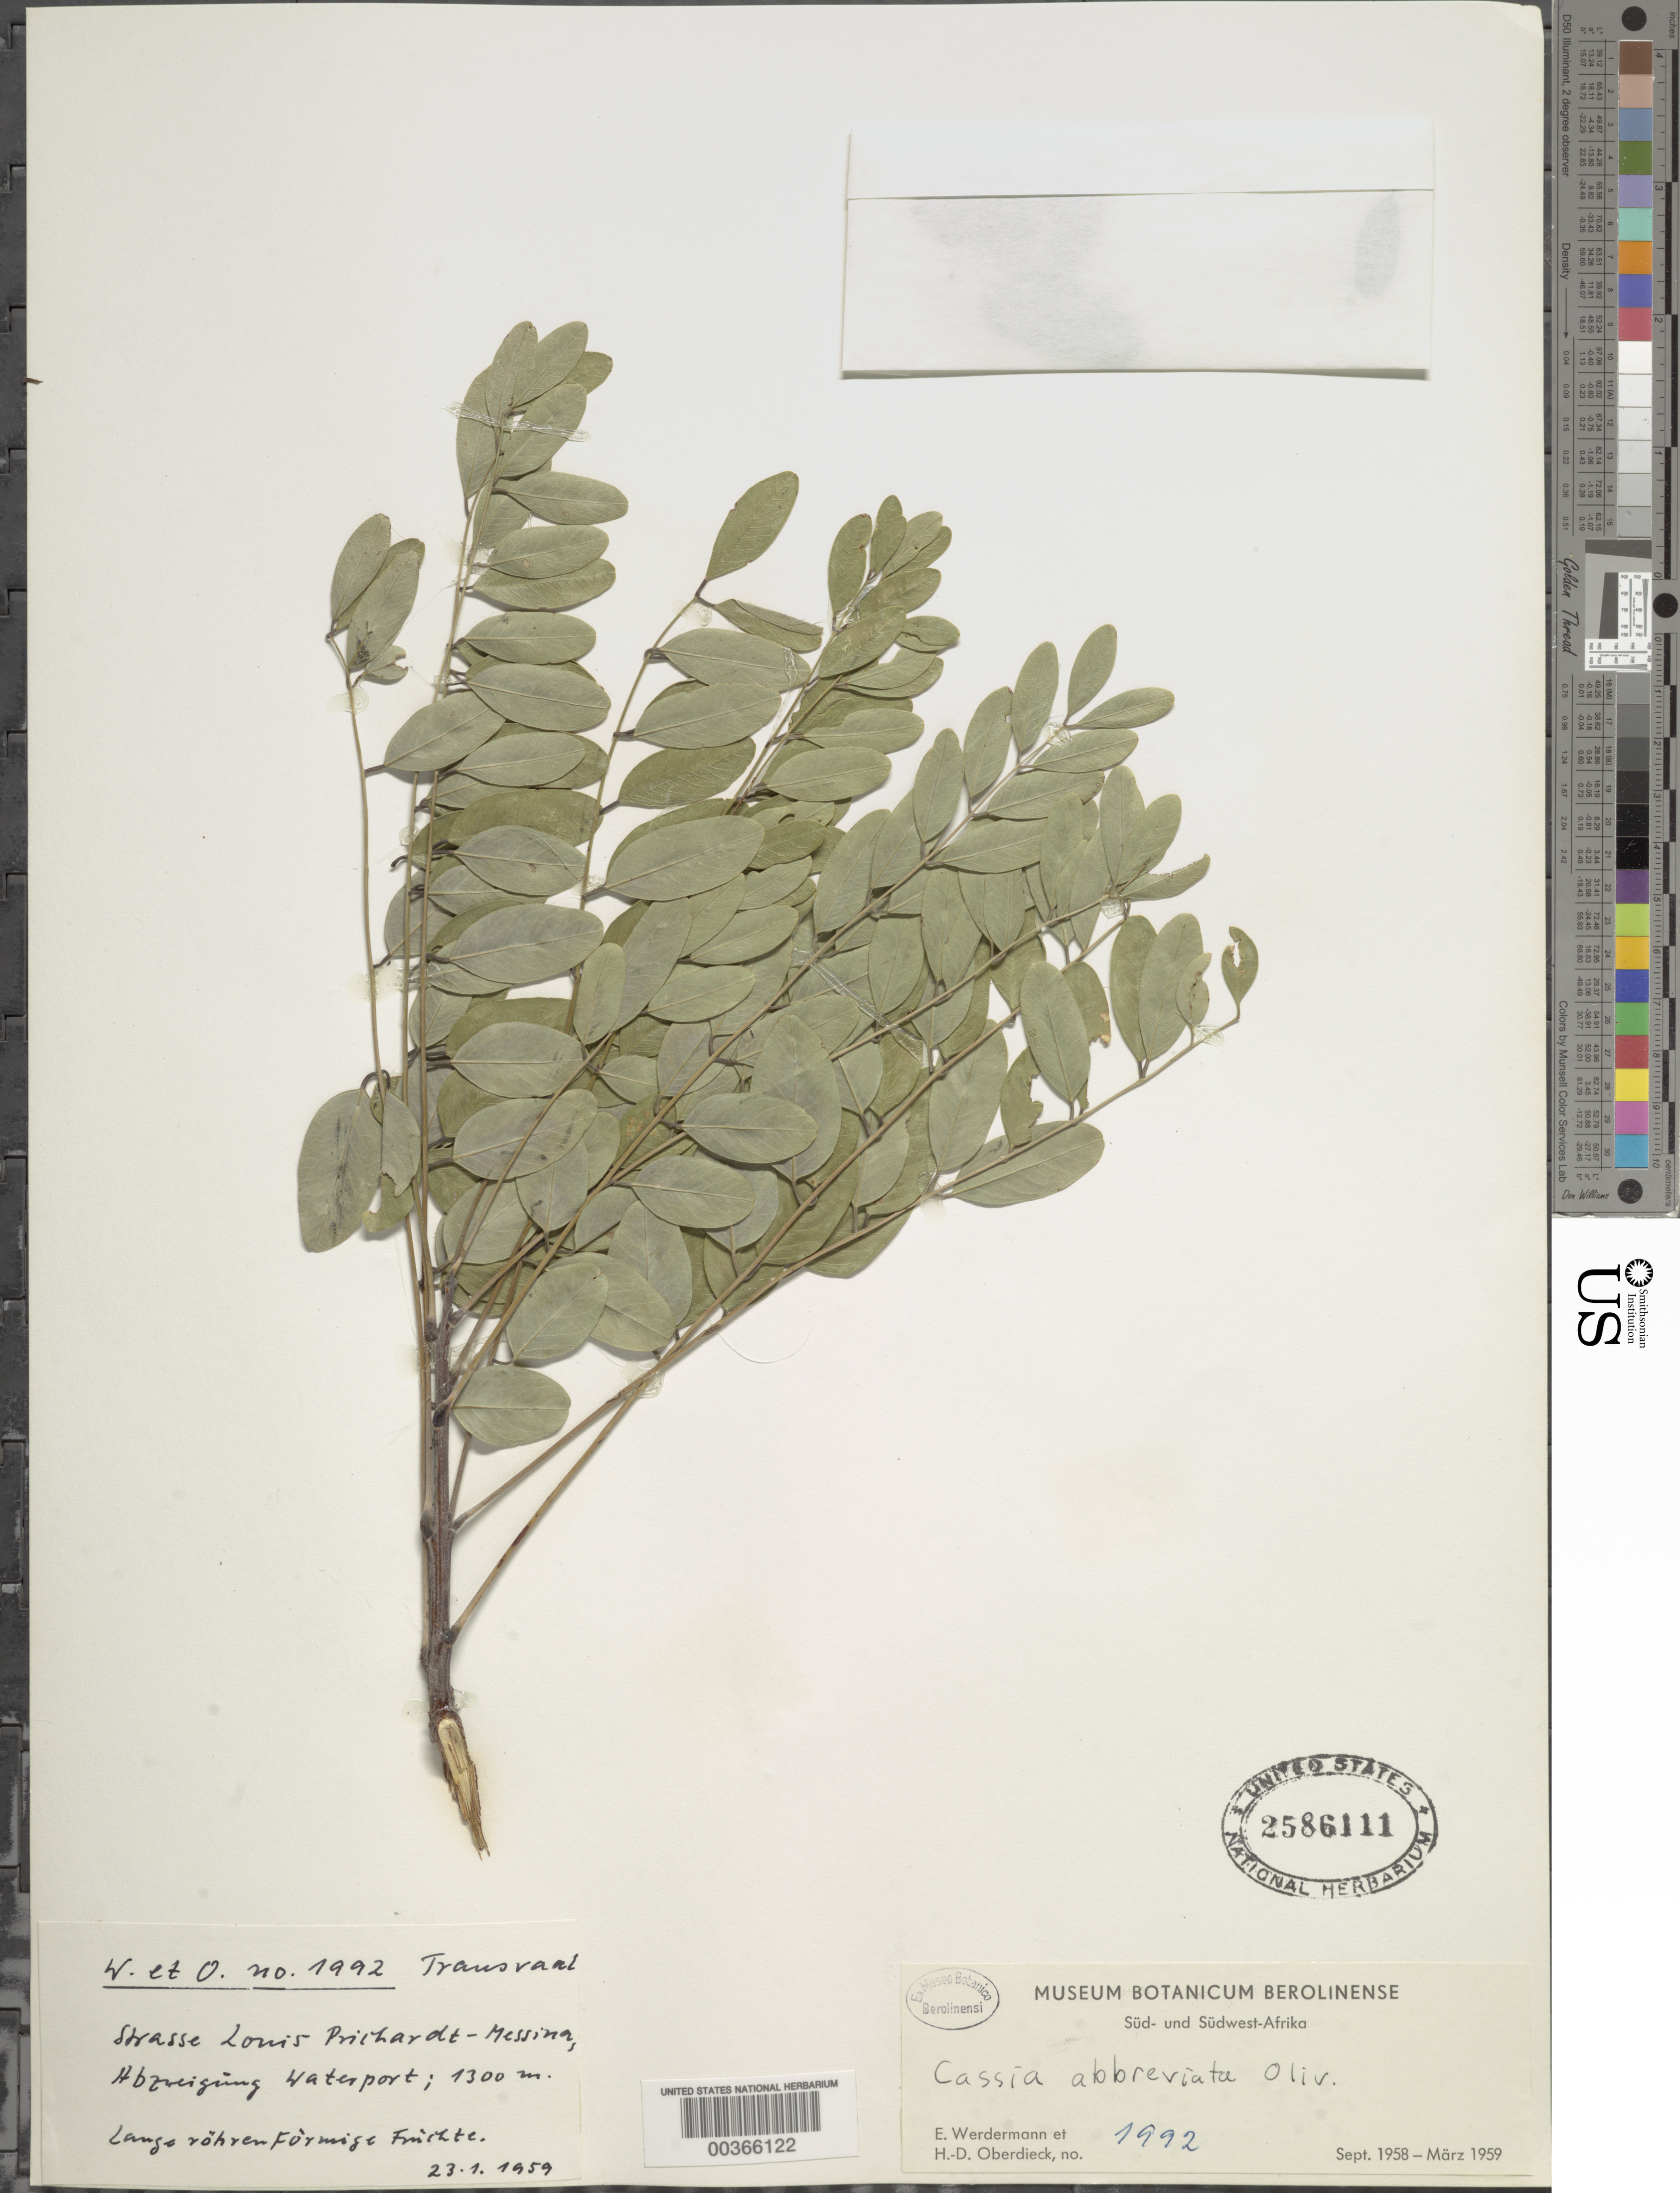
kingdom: Plantae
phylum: Tracheophyta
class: Magnoliopsida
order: Fabales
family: Fabaceae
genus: Cassia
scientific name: Cassia abbreviata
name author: Oliv.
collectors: E. Werdermann & H. Oberdieck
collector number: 1992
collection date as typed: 23 Jan 1959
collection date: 1959-01-23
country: South Africa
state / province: Limpopo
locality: Swasse louis prithardt-messina; hbzweigung waterport. Transvaal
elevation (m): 1300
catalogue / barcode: US 2586111